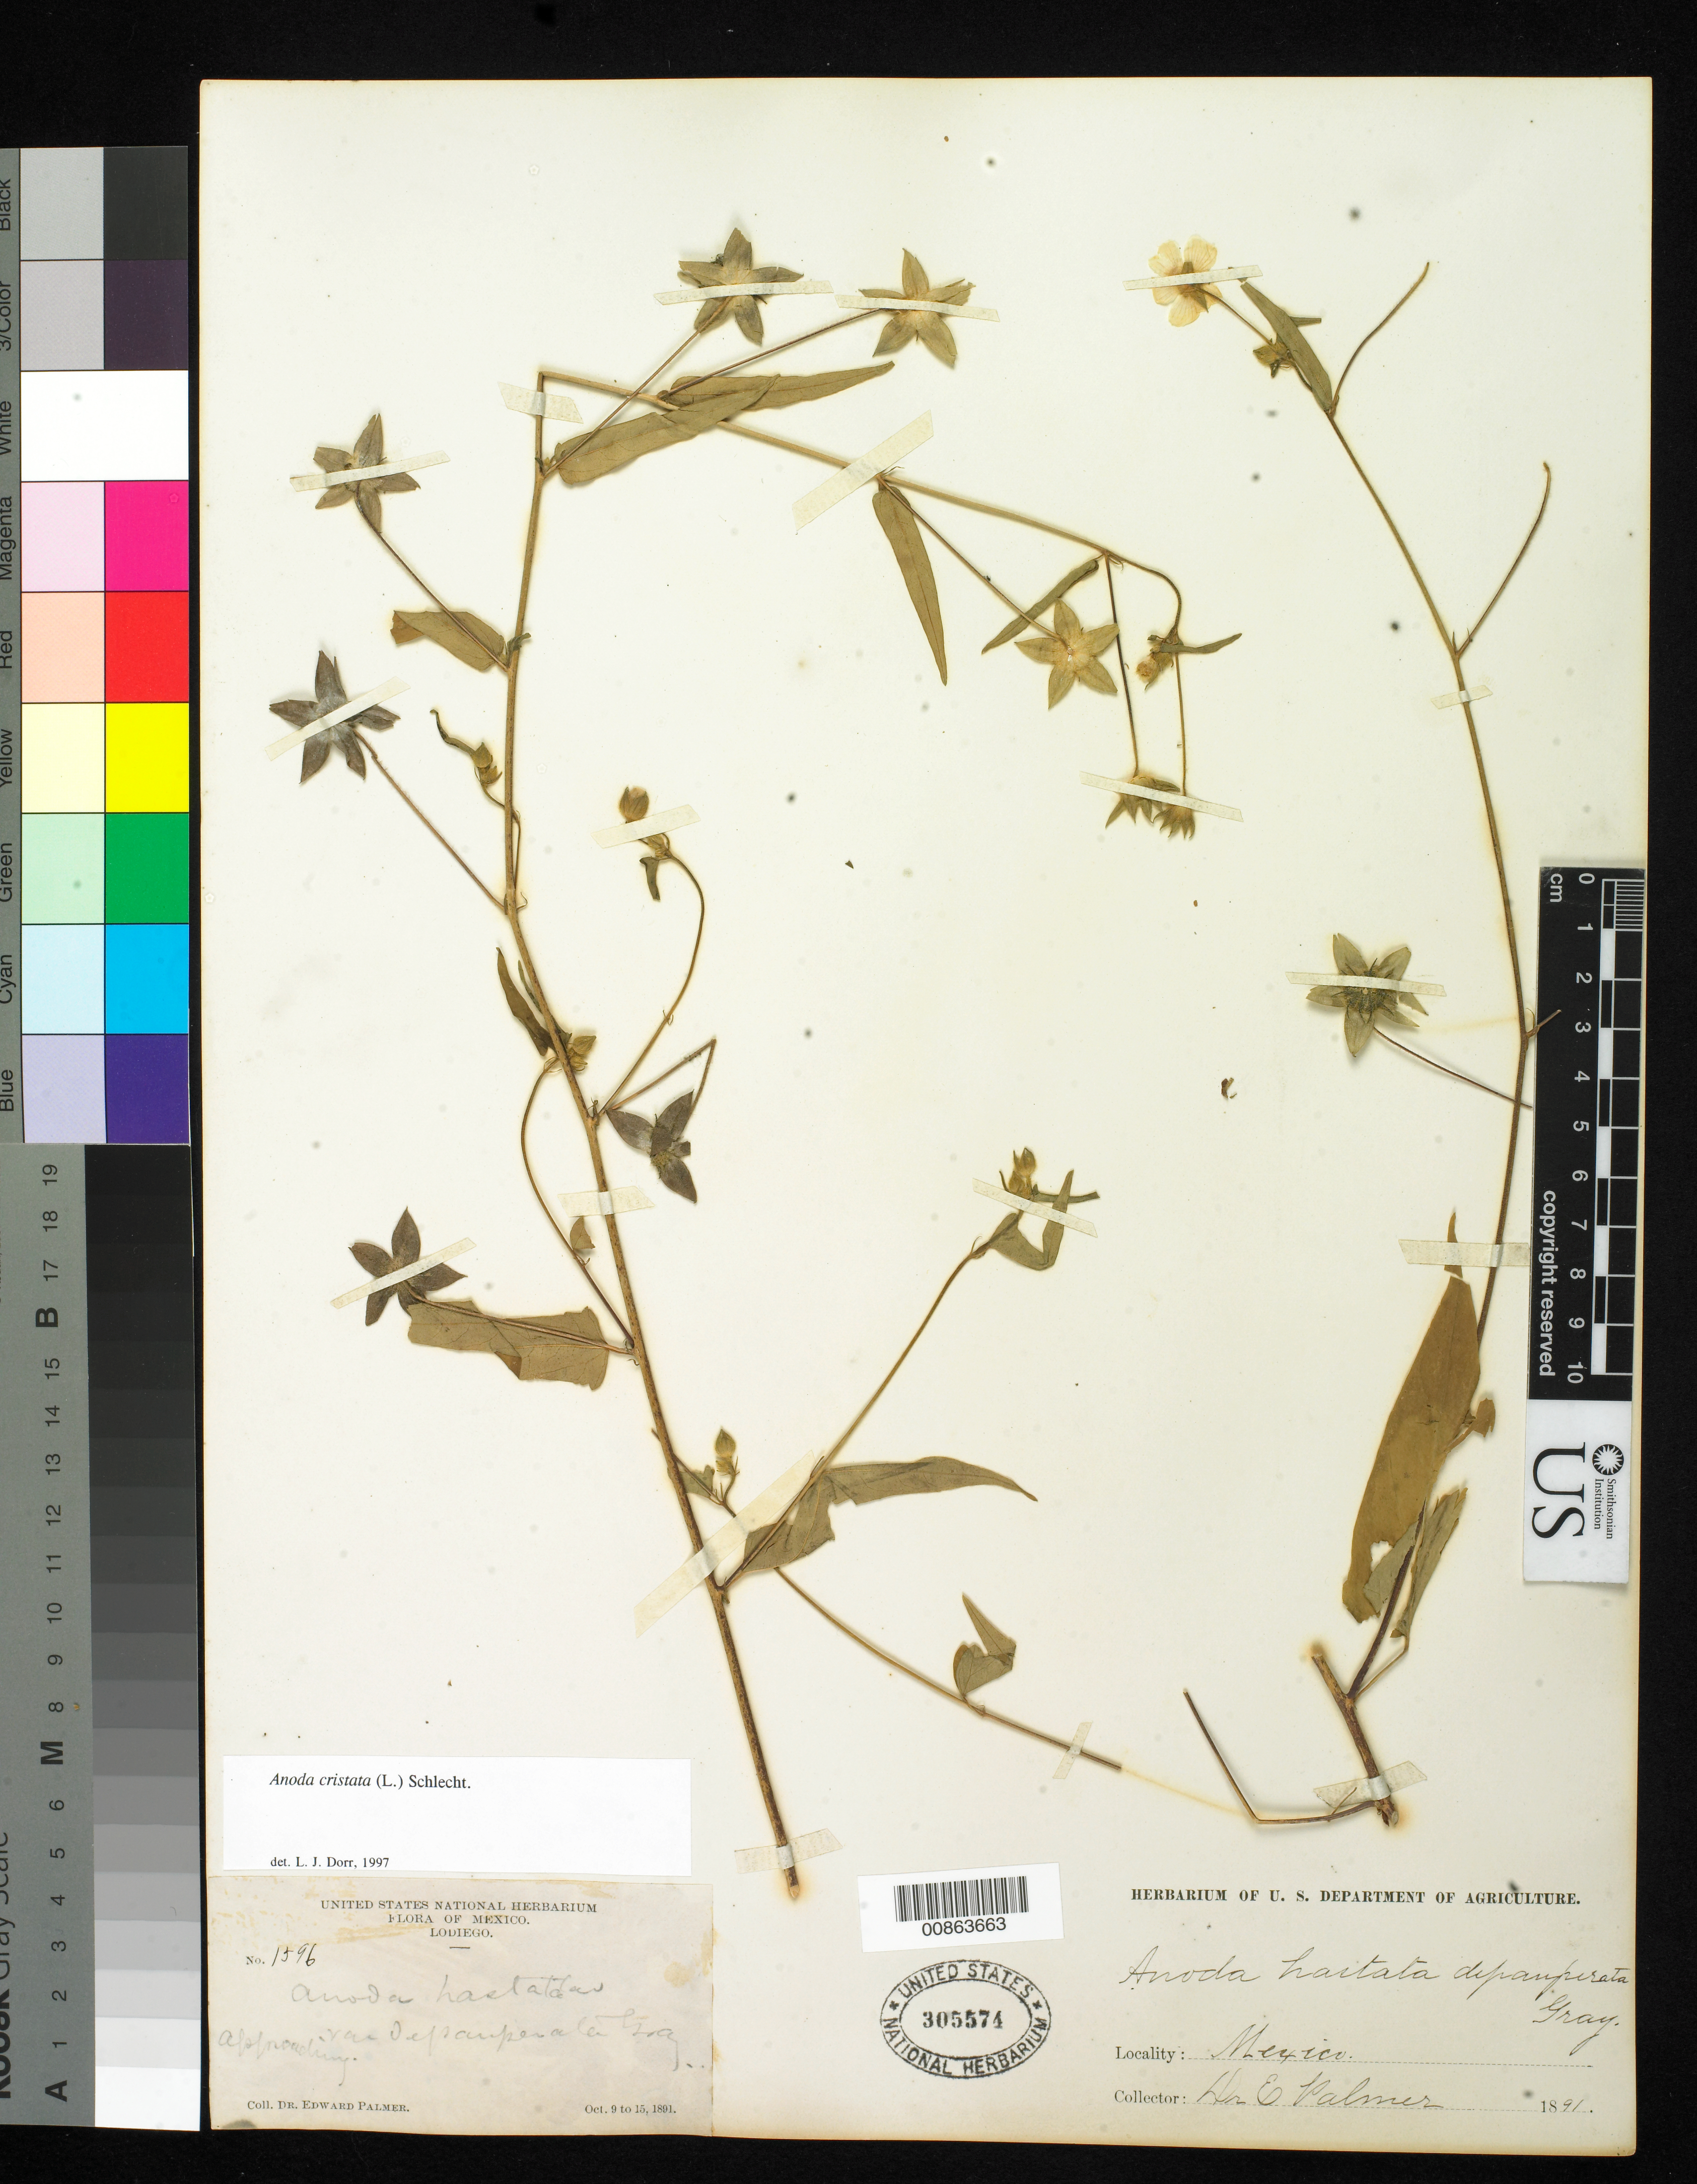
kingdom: Plantae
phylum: Tracheophyta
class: Magnoliopsida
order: Malvales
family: Malvaceae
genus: Anoda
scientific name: Anoda cristata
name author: (L.) Schltdl.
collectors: E. Palmer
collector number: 1596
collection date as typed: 09 Oct 1891 to 15 Oct 1891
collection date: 1891-10-09/1891-10-15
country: Mexico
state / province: Sinaloa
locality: Lodiego, Sinaloa.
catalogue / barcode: US 305574